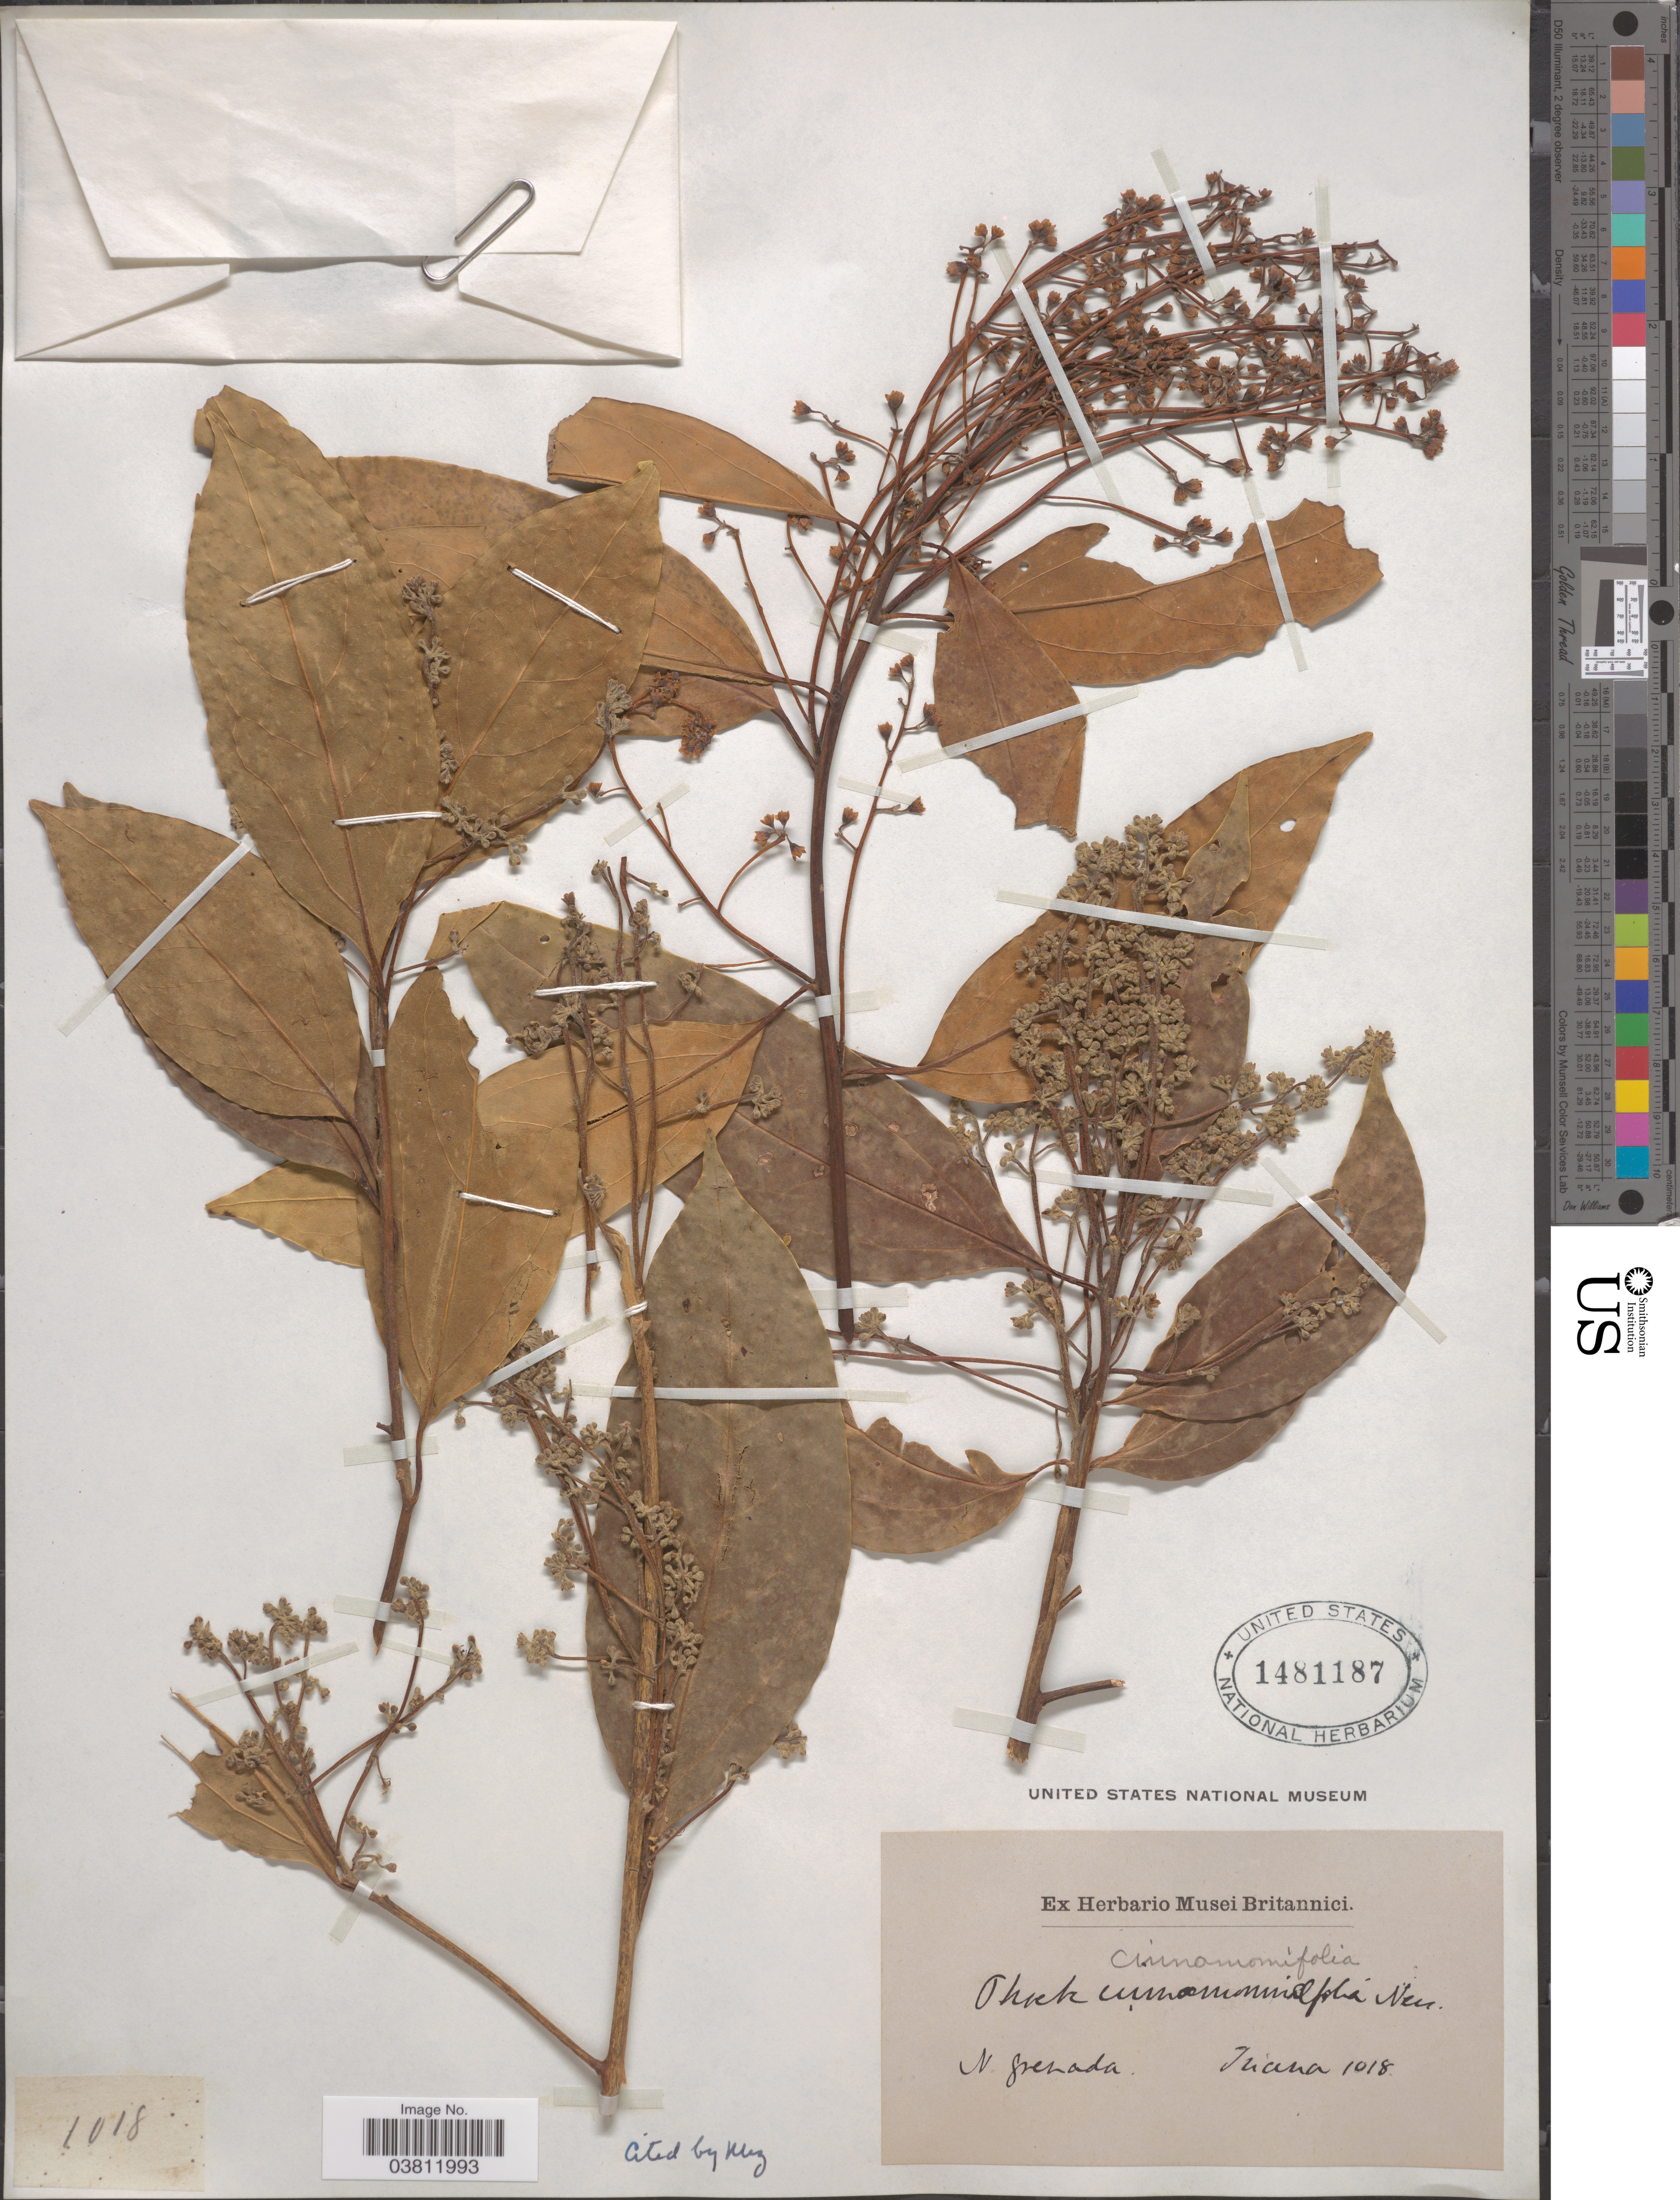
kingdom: Plantae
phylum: Tracheophyta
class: Magnoliopsida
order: Laurales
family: Lauraceae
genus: Phoebe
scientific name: Phoebe cinnamomifolia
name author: (Kunth) Nees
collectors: Triana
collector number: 1018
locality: N. Grenada.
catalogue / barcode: US 1481187